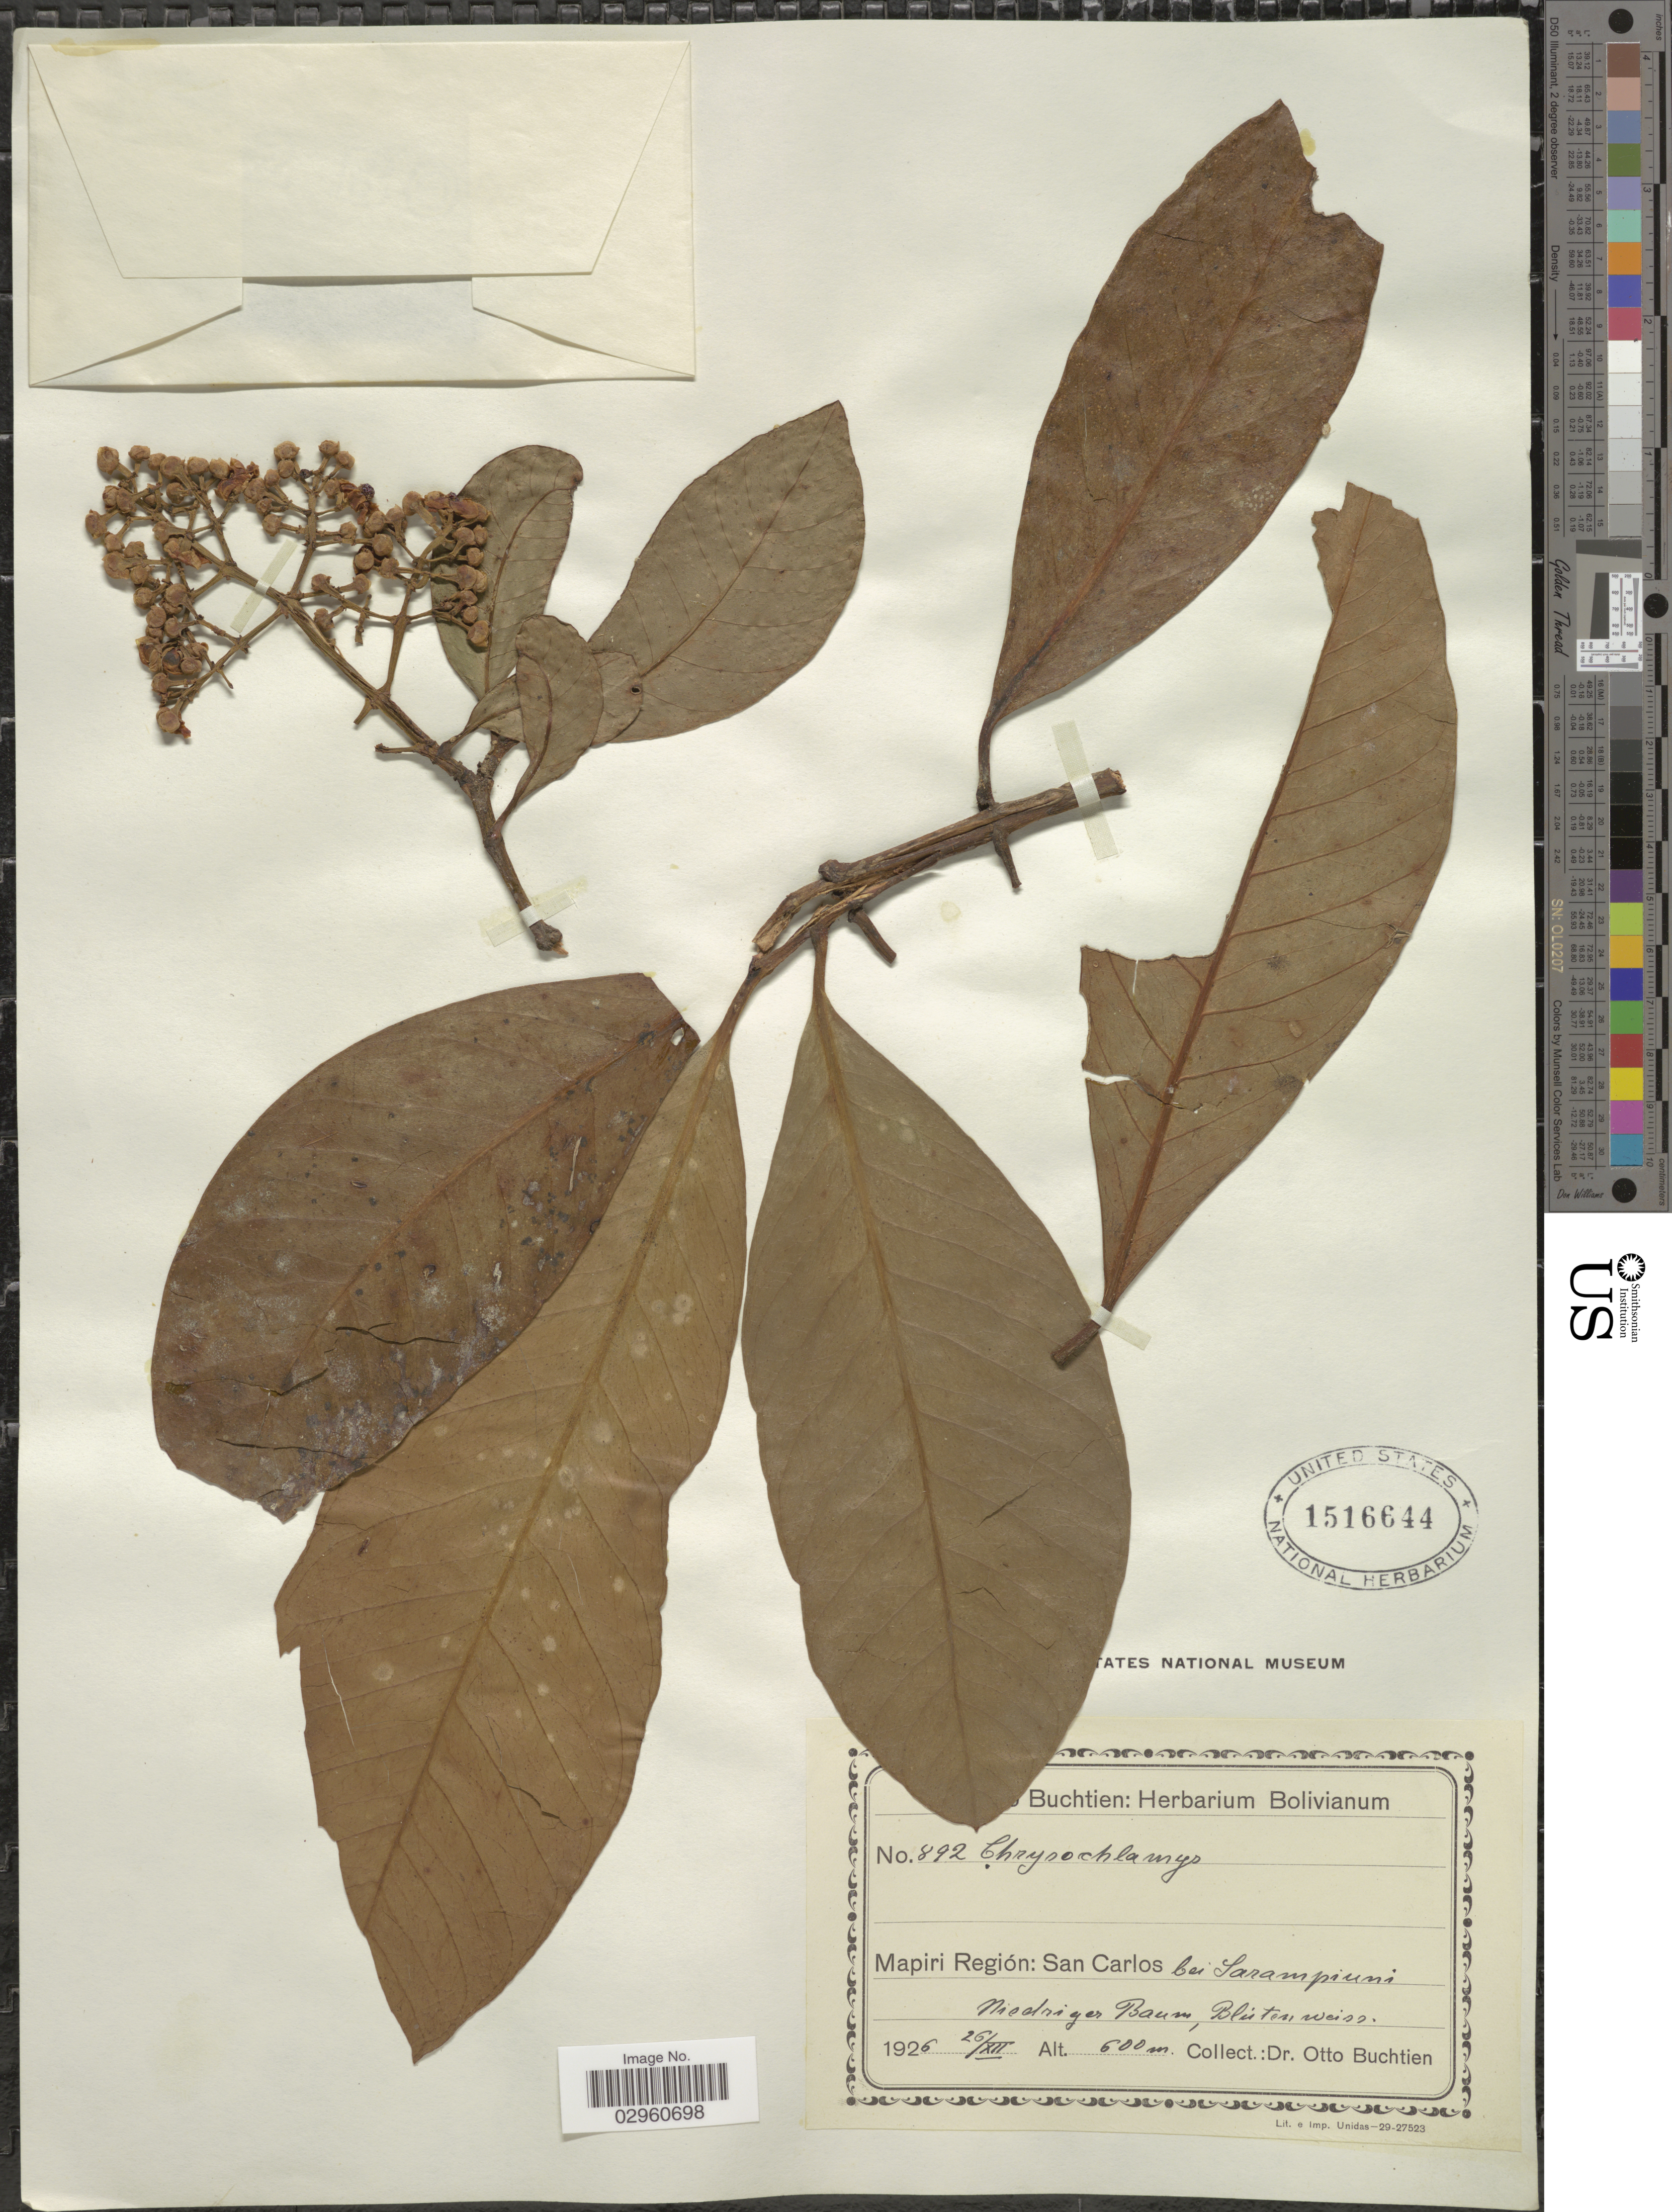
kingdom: Plantae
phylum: Tracheophyta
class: Magnoliopsida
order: Malpighiales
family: Clusiaceae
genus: Chrysochlamys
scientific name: Chrysochlamys sp.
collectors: O. Buchtien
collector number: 892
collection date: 1926-12-26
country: Bolivia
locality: Mapiri Región: San Carlos bei Sarampiuni. Niedriger Baum, Blüten weiss.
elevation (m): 600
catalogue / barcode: US 1516644